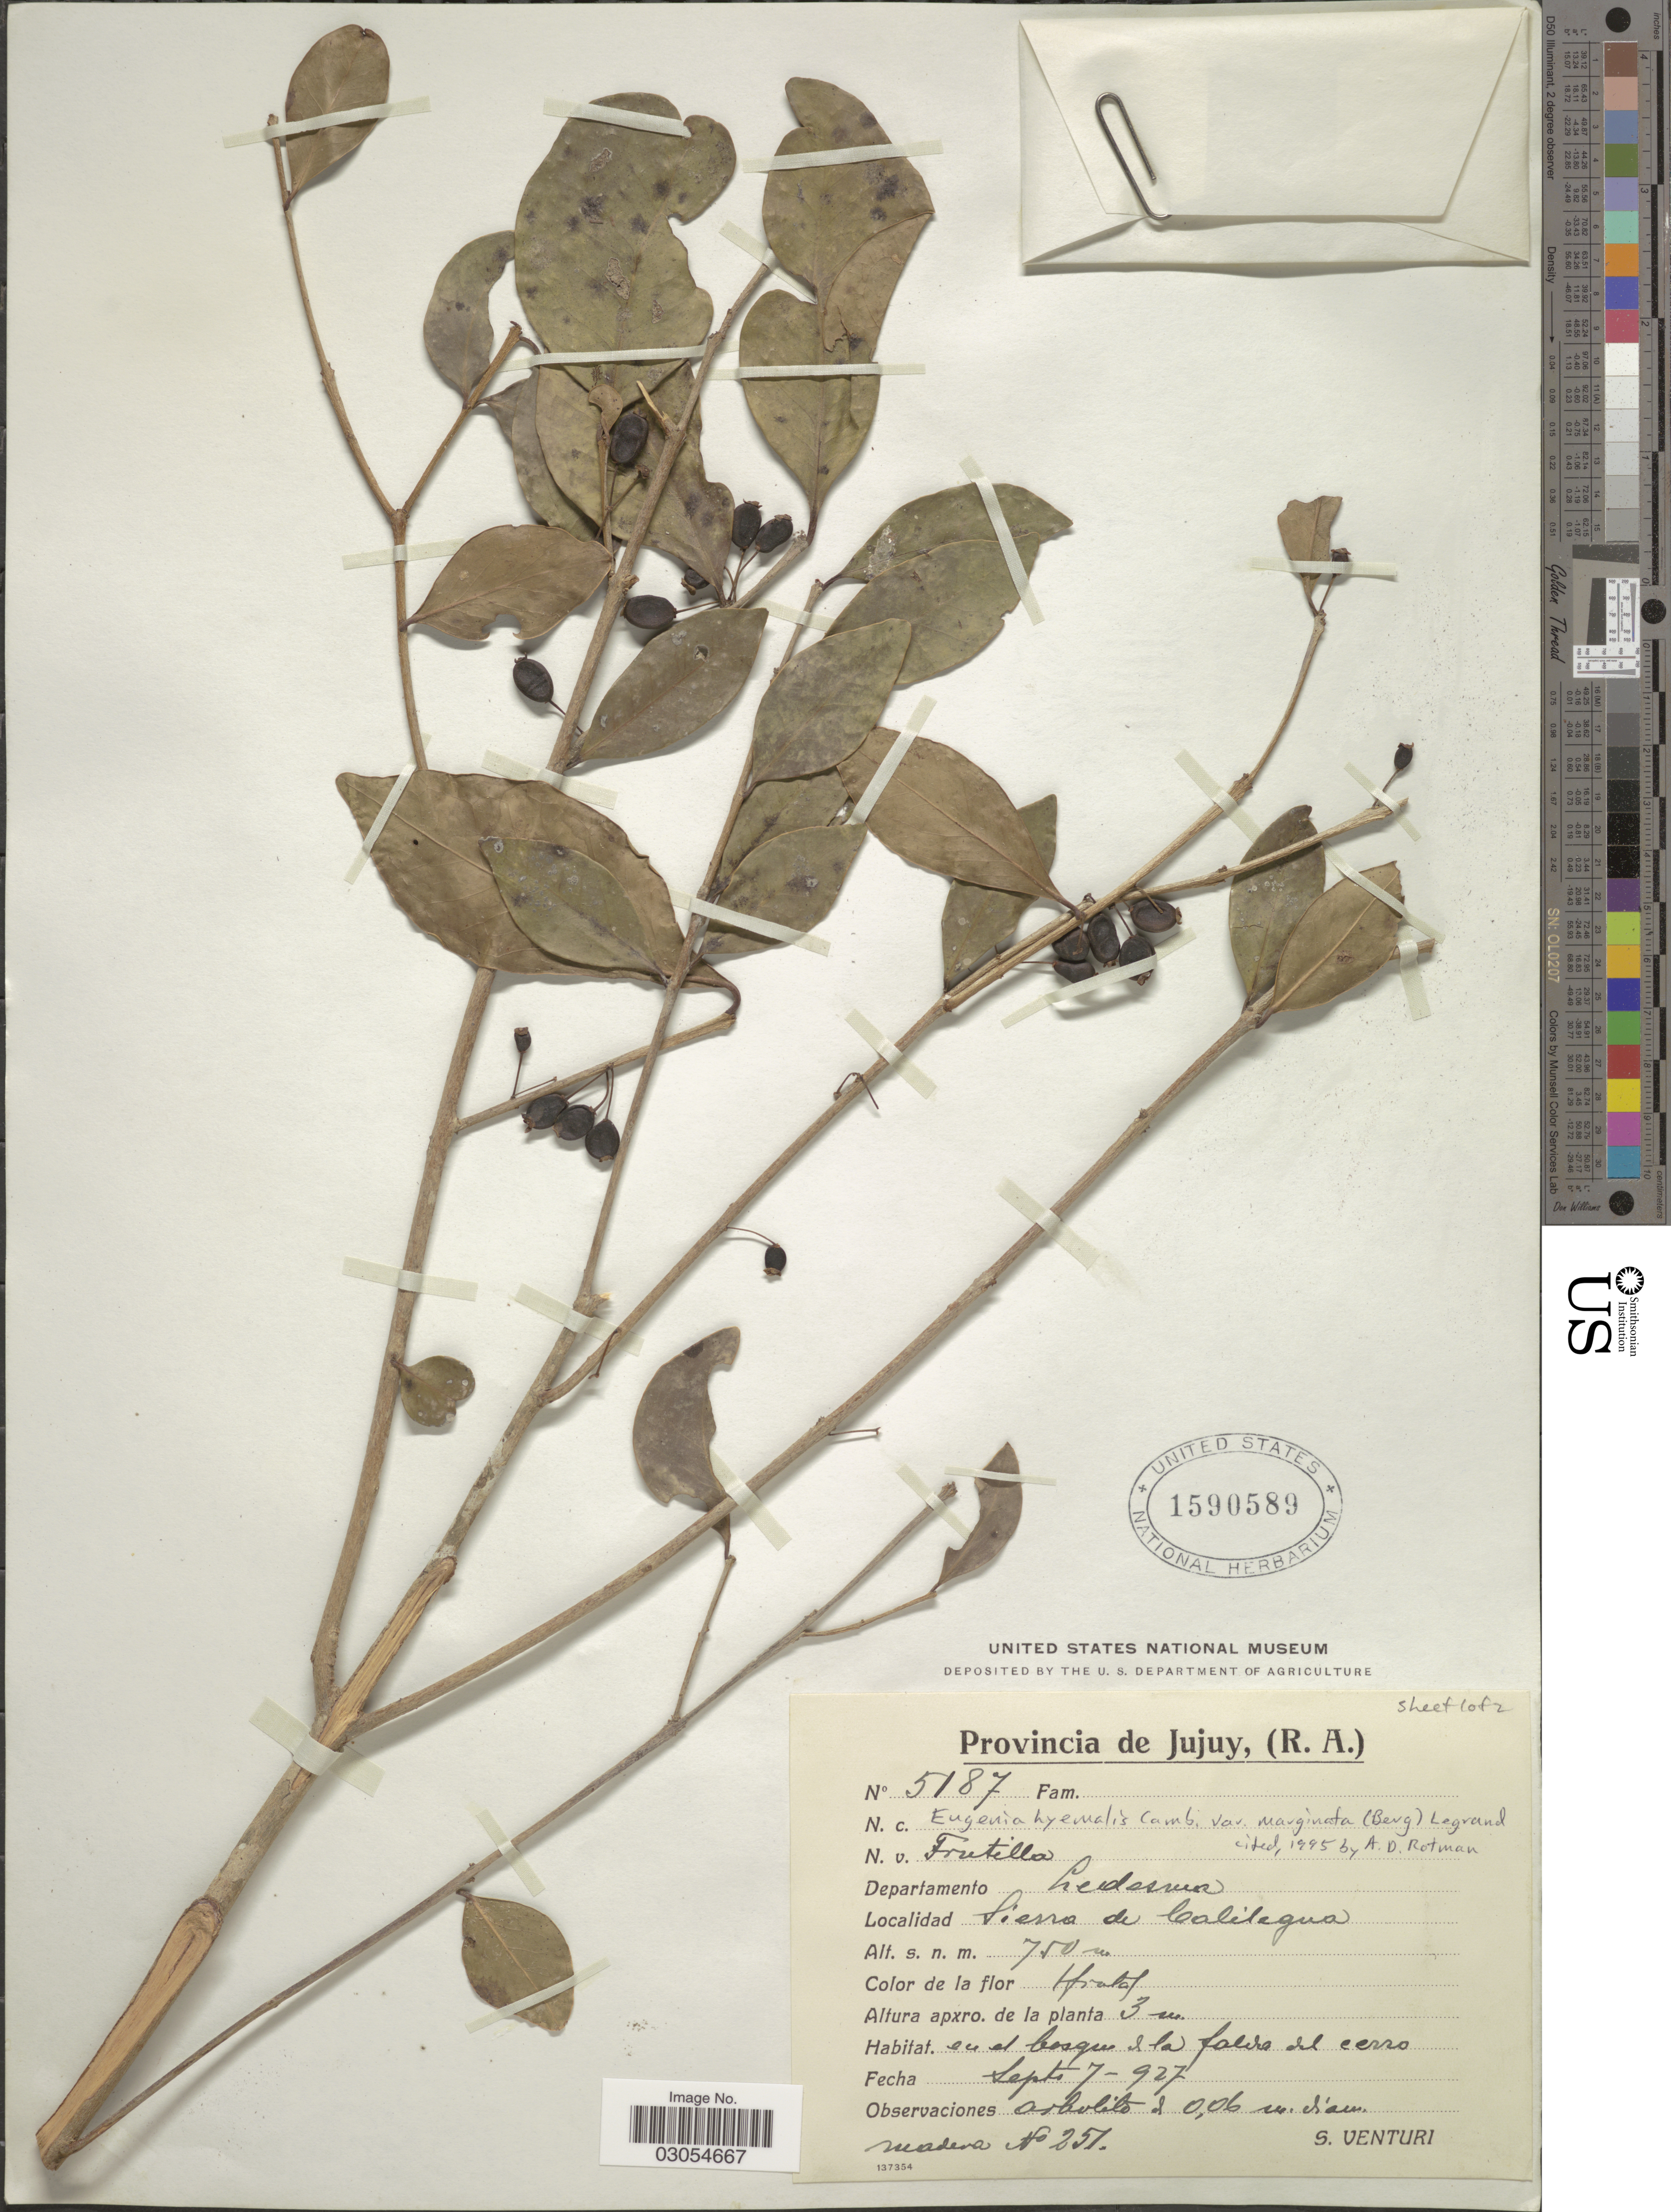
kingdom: Plantae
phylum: Tracheophyta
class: Magnoliopsida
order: Myrtales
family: Myrtaceae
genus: Eugenia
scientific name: Eugenia hiemalis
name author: Cambess.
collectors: S. Venturi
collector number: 5187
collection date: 1927-09-07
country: Argentina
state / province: Jujuy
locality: Departamento Ledesma. Sierra de Calilegua.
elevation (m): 750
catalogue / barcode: US 1590589